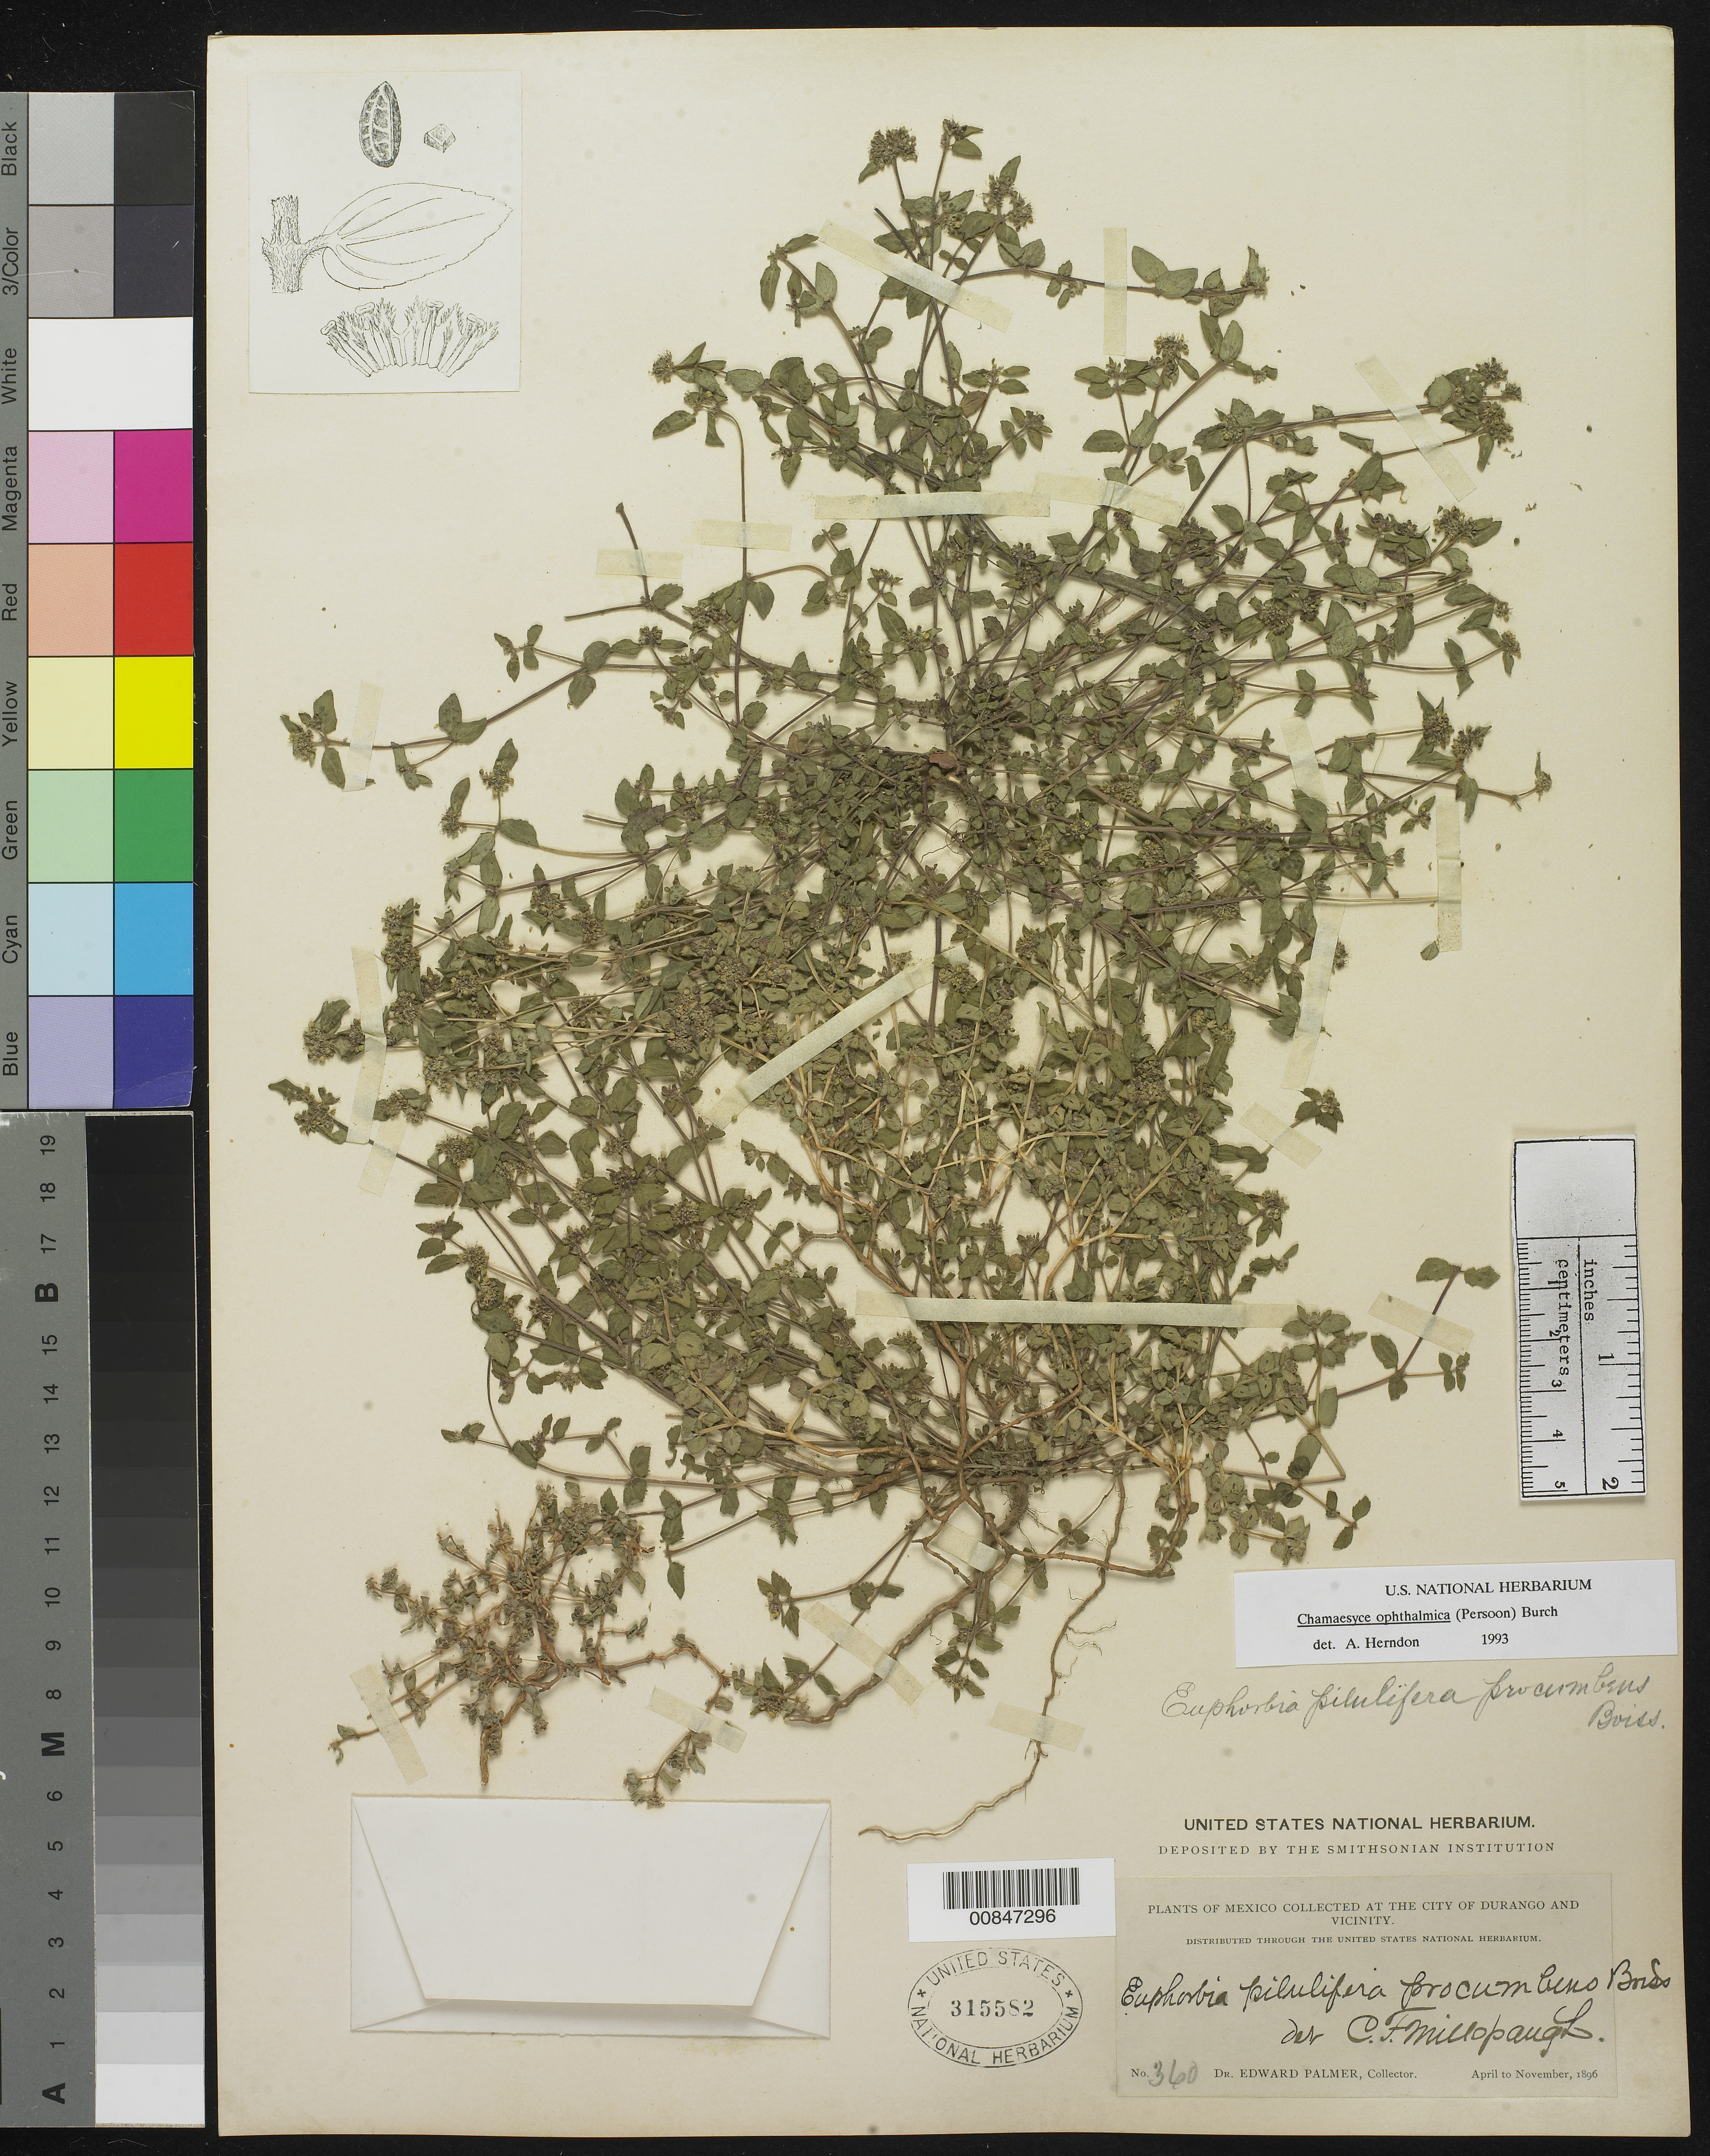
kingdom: Plantae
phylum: Tracheophyta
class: Magnoliopsida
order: Malpighiales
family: Euphorbiaceae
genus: Euphorbia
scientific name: Euphorbia ophthalmica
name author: Pers.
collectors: E. Palmer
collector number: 360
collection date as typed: Apr 1896 to -- Nov 1896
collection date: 1896-04/1896-11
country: Mexico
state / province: Durango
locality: City of Durango and vicinity.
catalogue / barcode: US 315582